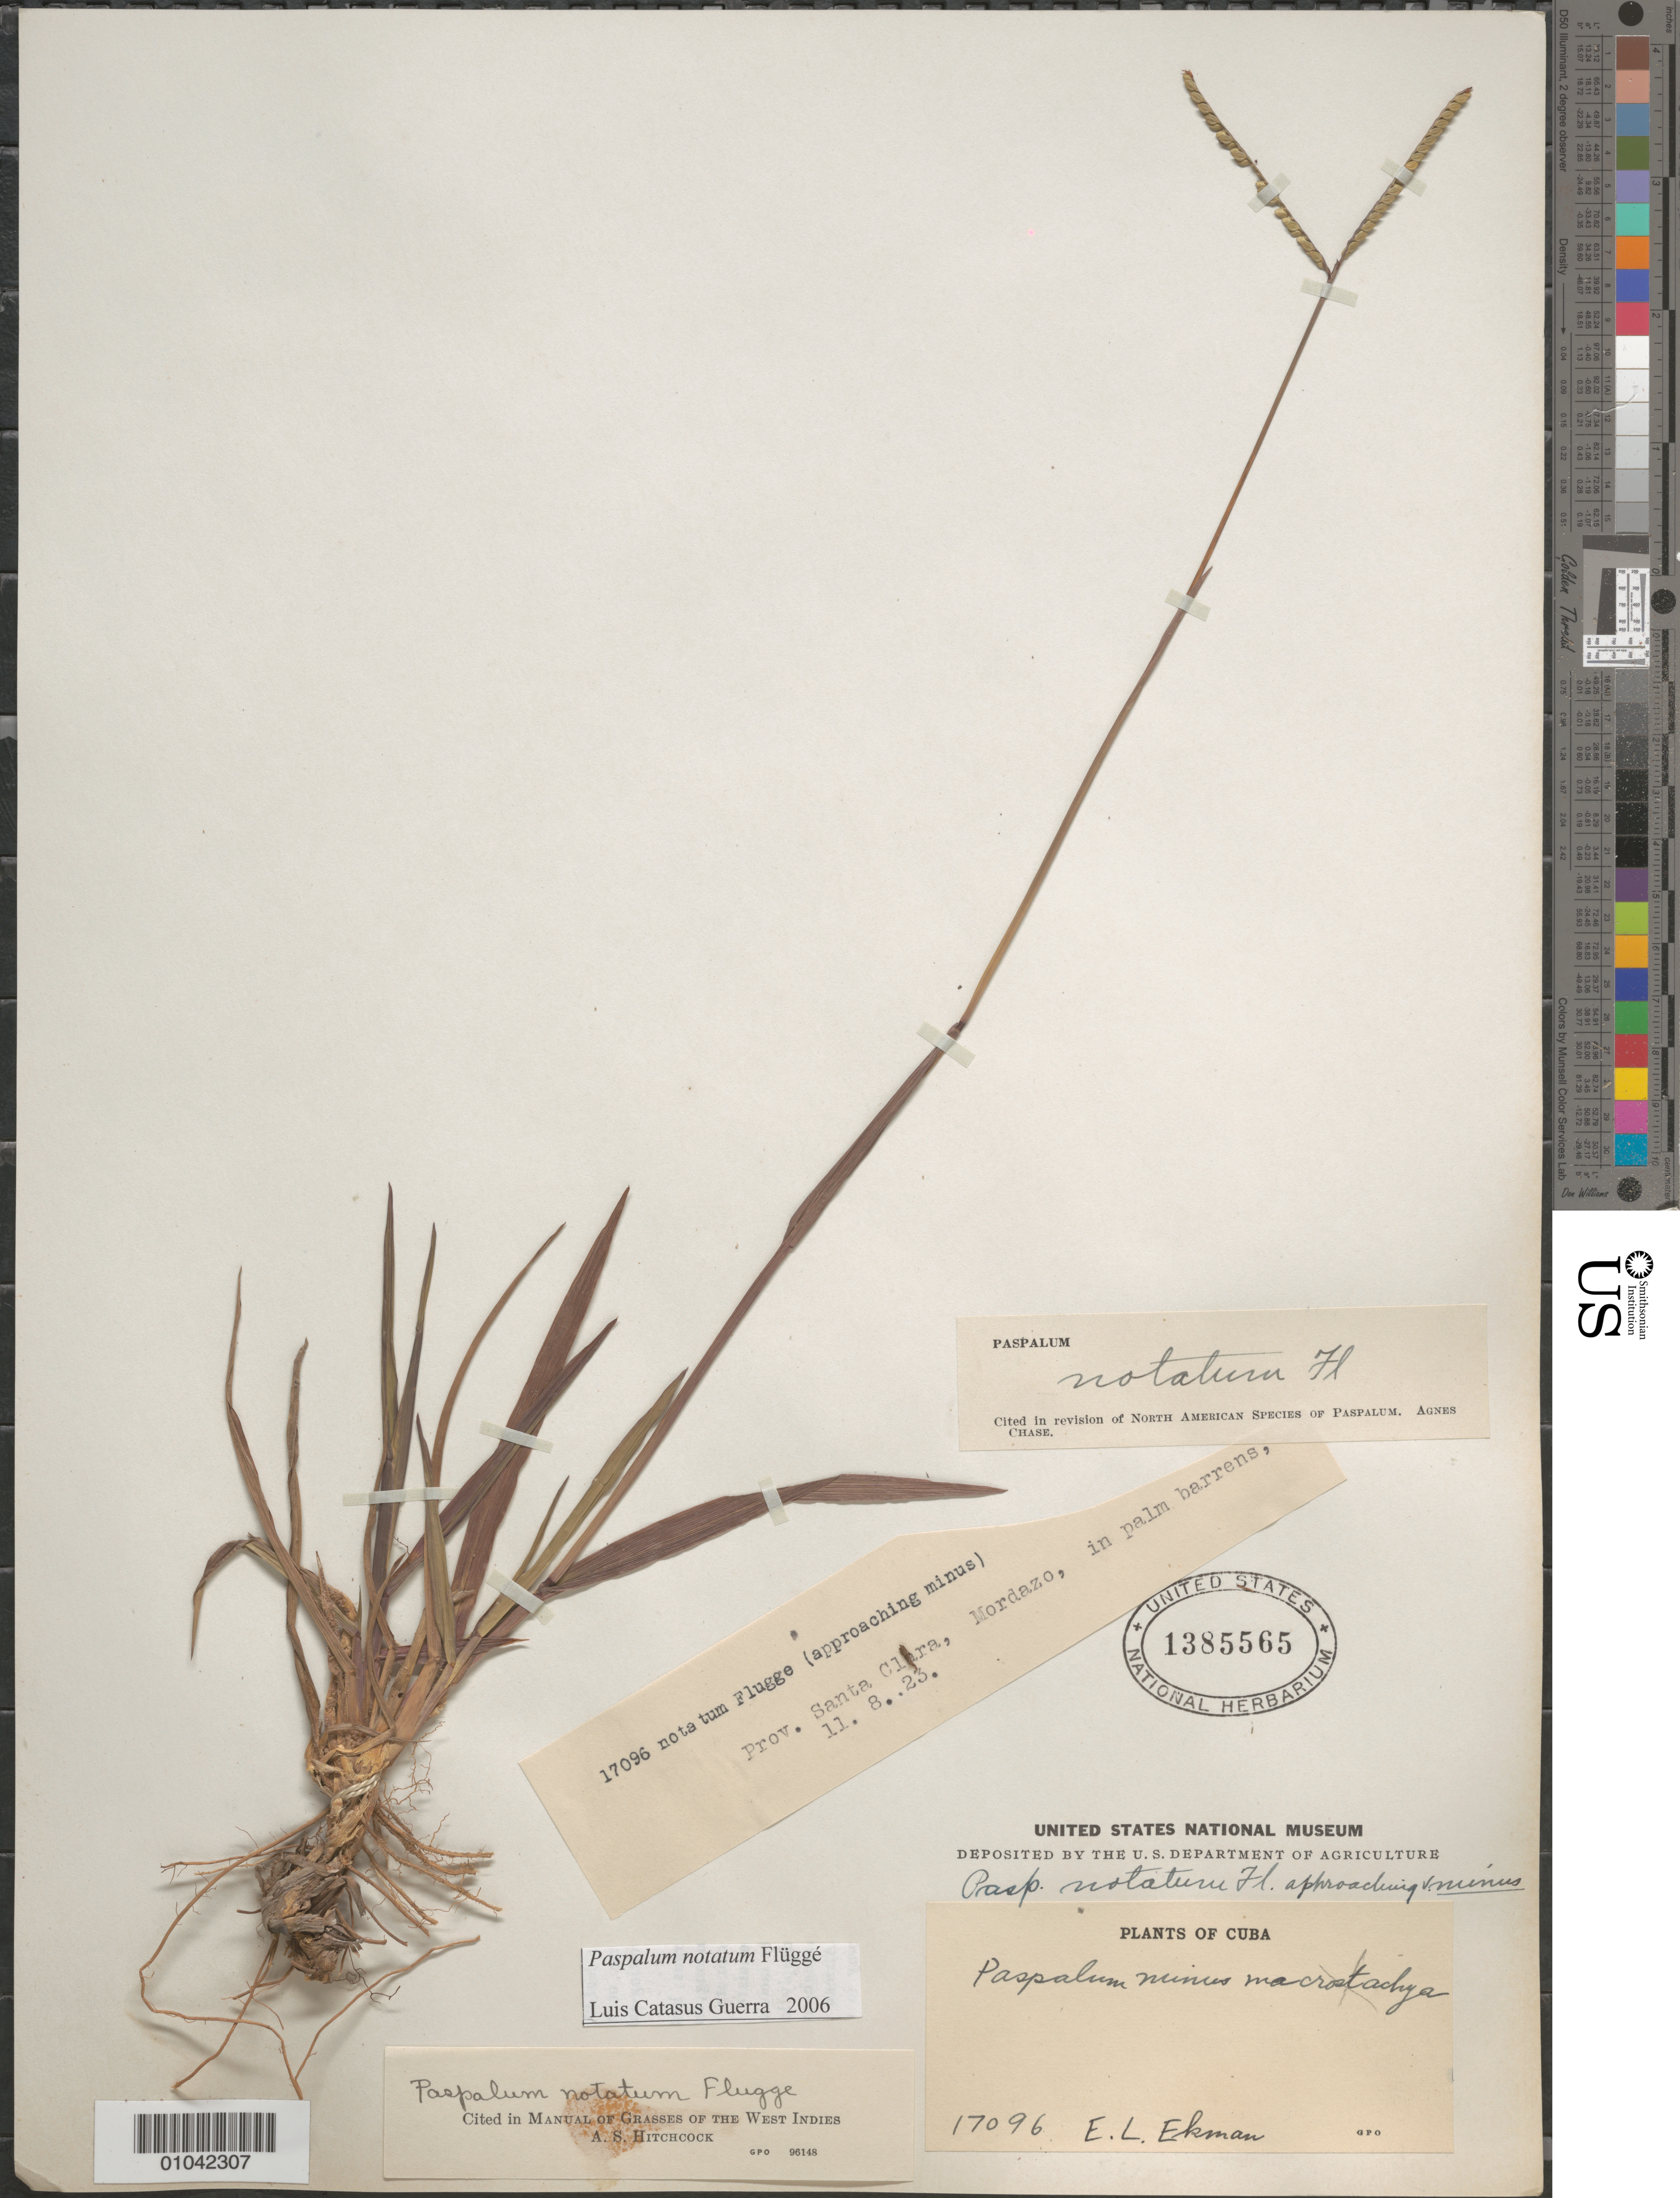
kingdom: Plantae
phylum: Tracheophyta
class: Liliopsida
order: Poales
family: Poaceae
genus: Paspalum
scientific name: Paspalum notatum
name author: Flüggé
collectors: E. L. Ekman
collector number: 17096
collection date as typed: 11 Aug 1923 or 08 Nov 1923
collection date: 1923-08-11 or 1923-11-08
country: Cuba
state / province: Villa Clara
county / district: Santa Clara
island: Cuba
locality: Mordazo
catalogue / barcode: US 1385565